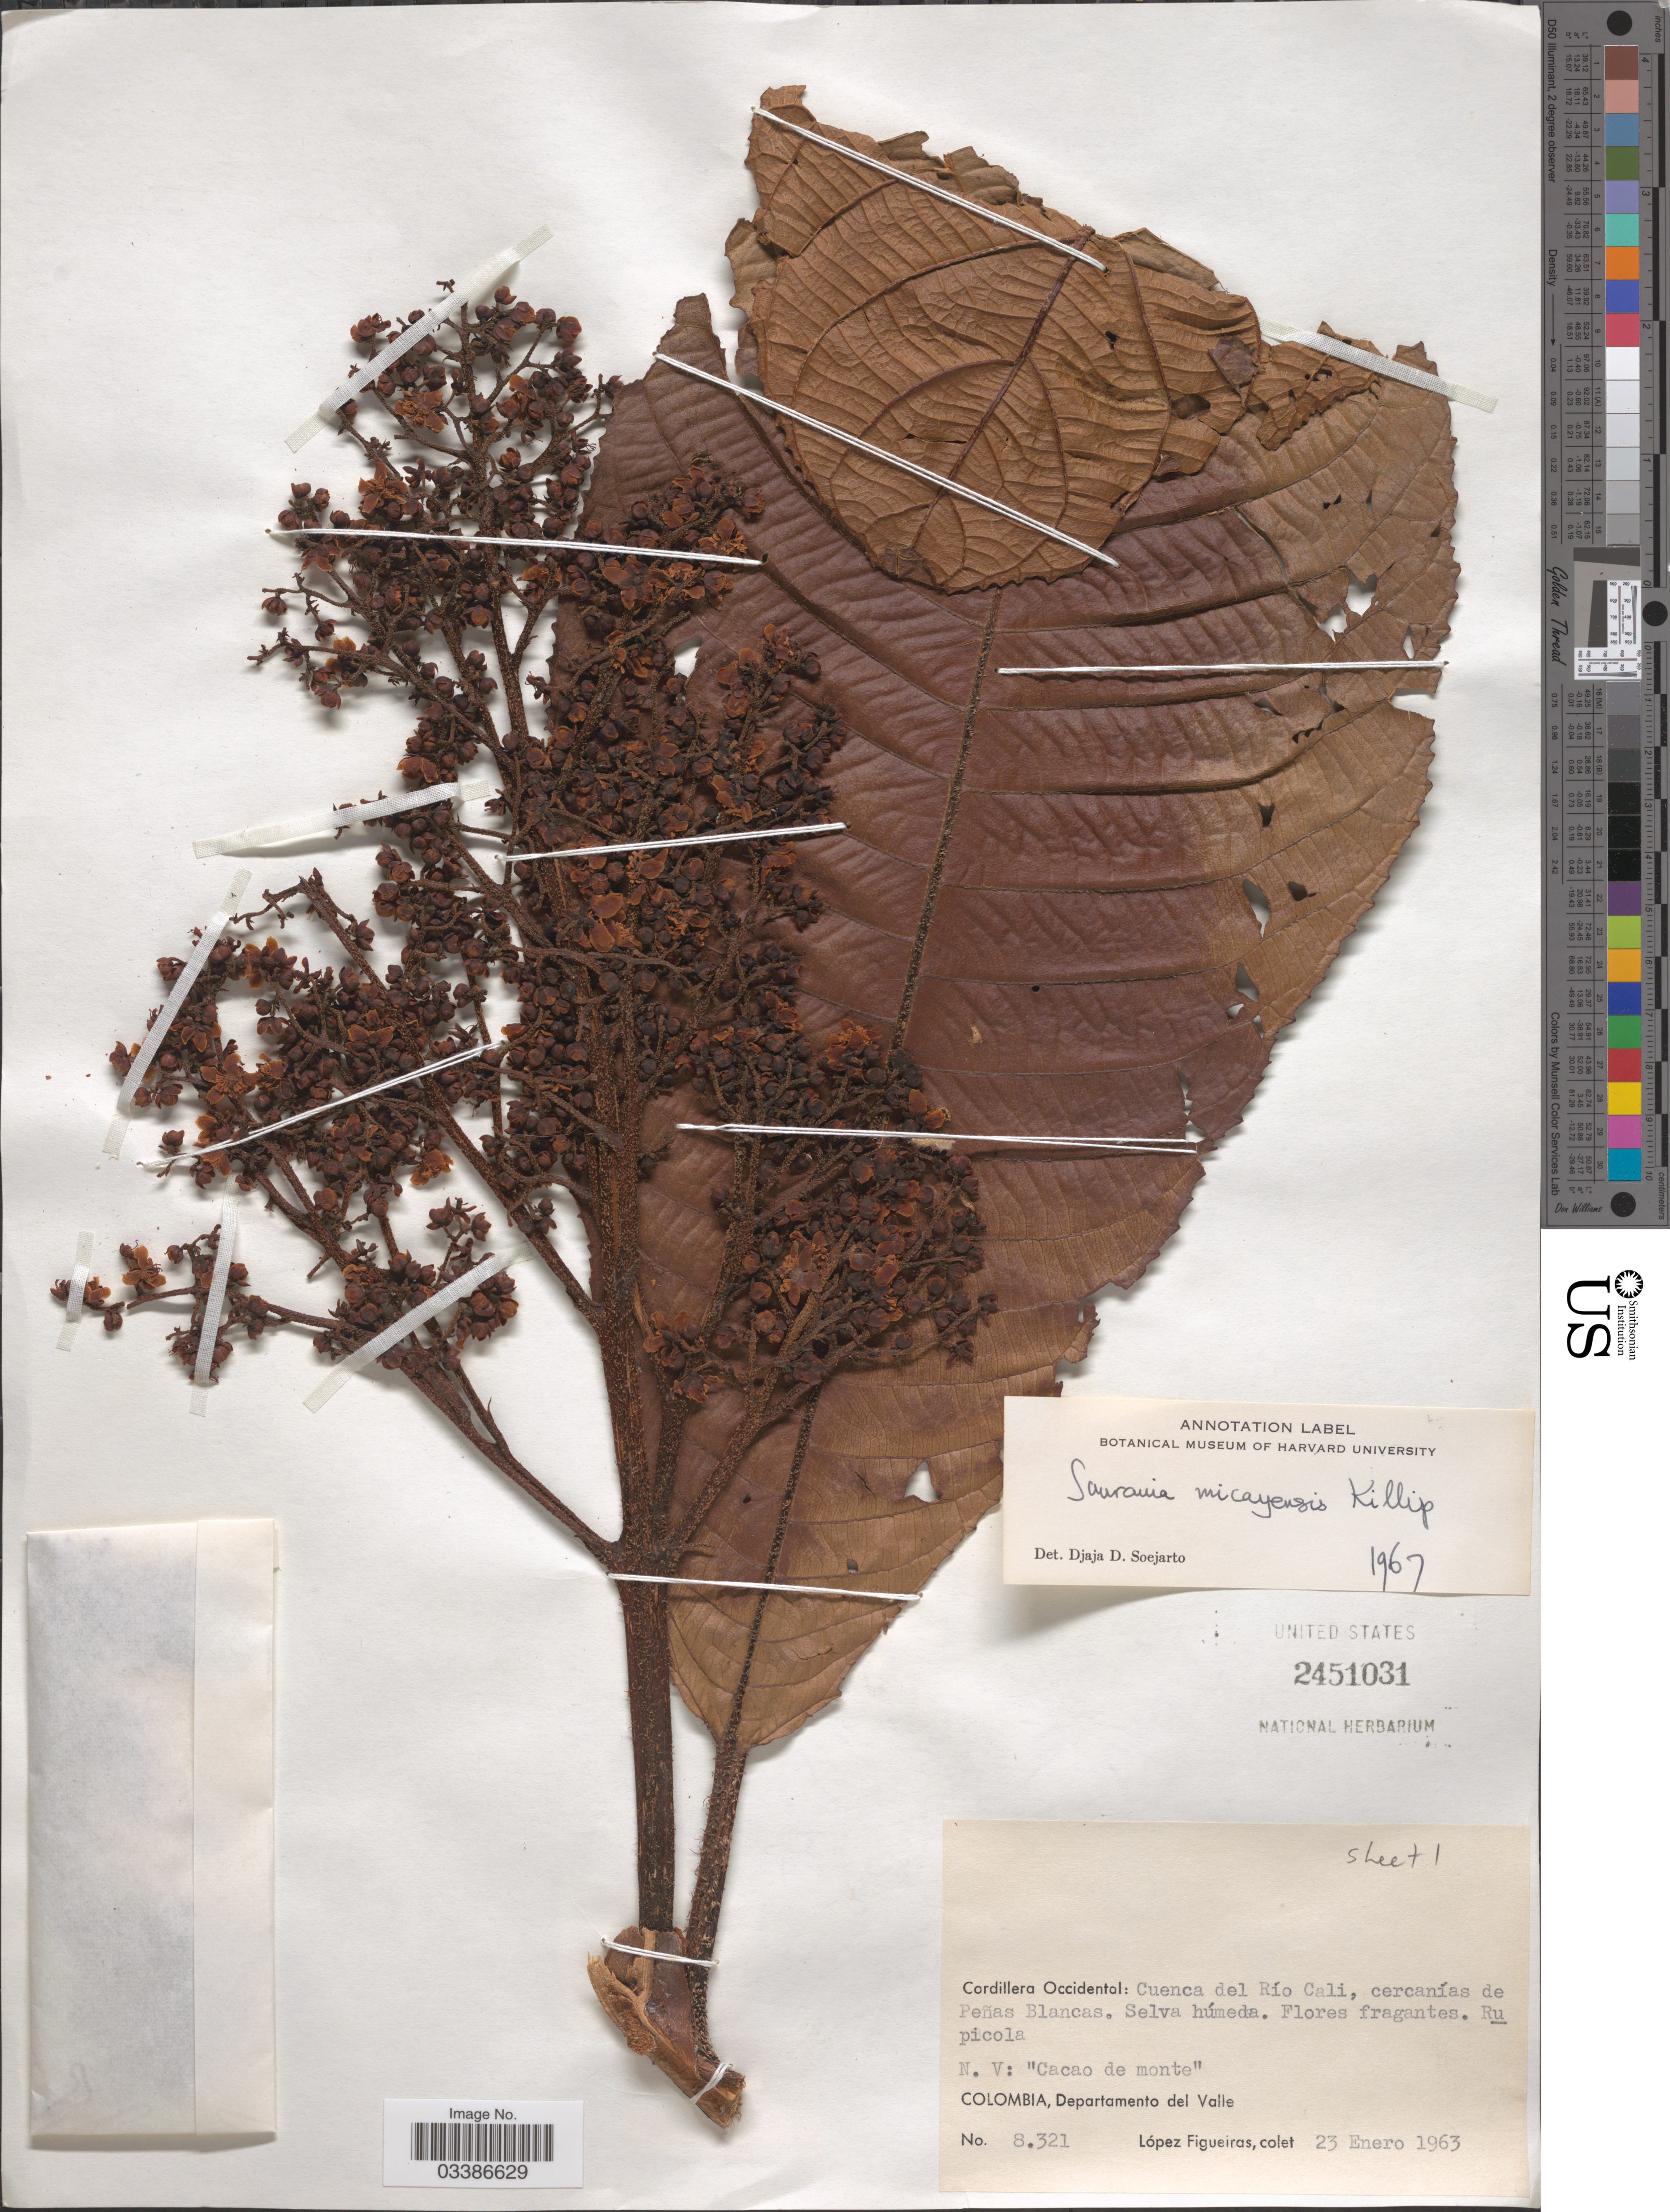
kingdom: Plantae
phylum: Tracheophyta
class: Magnoliopsida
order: Ericales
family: Actinidiaceae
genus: Saurauia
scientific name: Saurauia micayensis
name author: Killip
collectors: M. López Figueiras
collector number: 8321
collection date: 1963-01-23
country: Colombia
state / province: Valle del Cauca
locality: Cordillera Occidental: Cuenca del Río Cali, cercanías de Peñas Blancas. Departamento del Valle.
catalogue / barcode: US 2451031